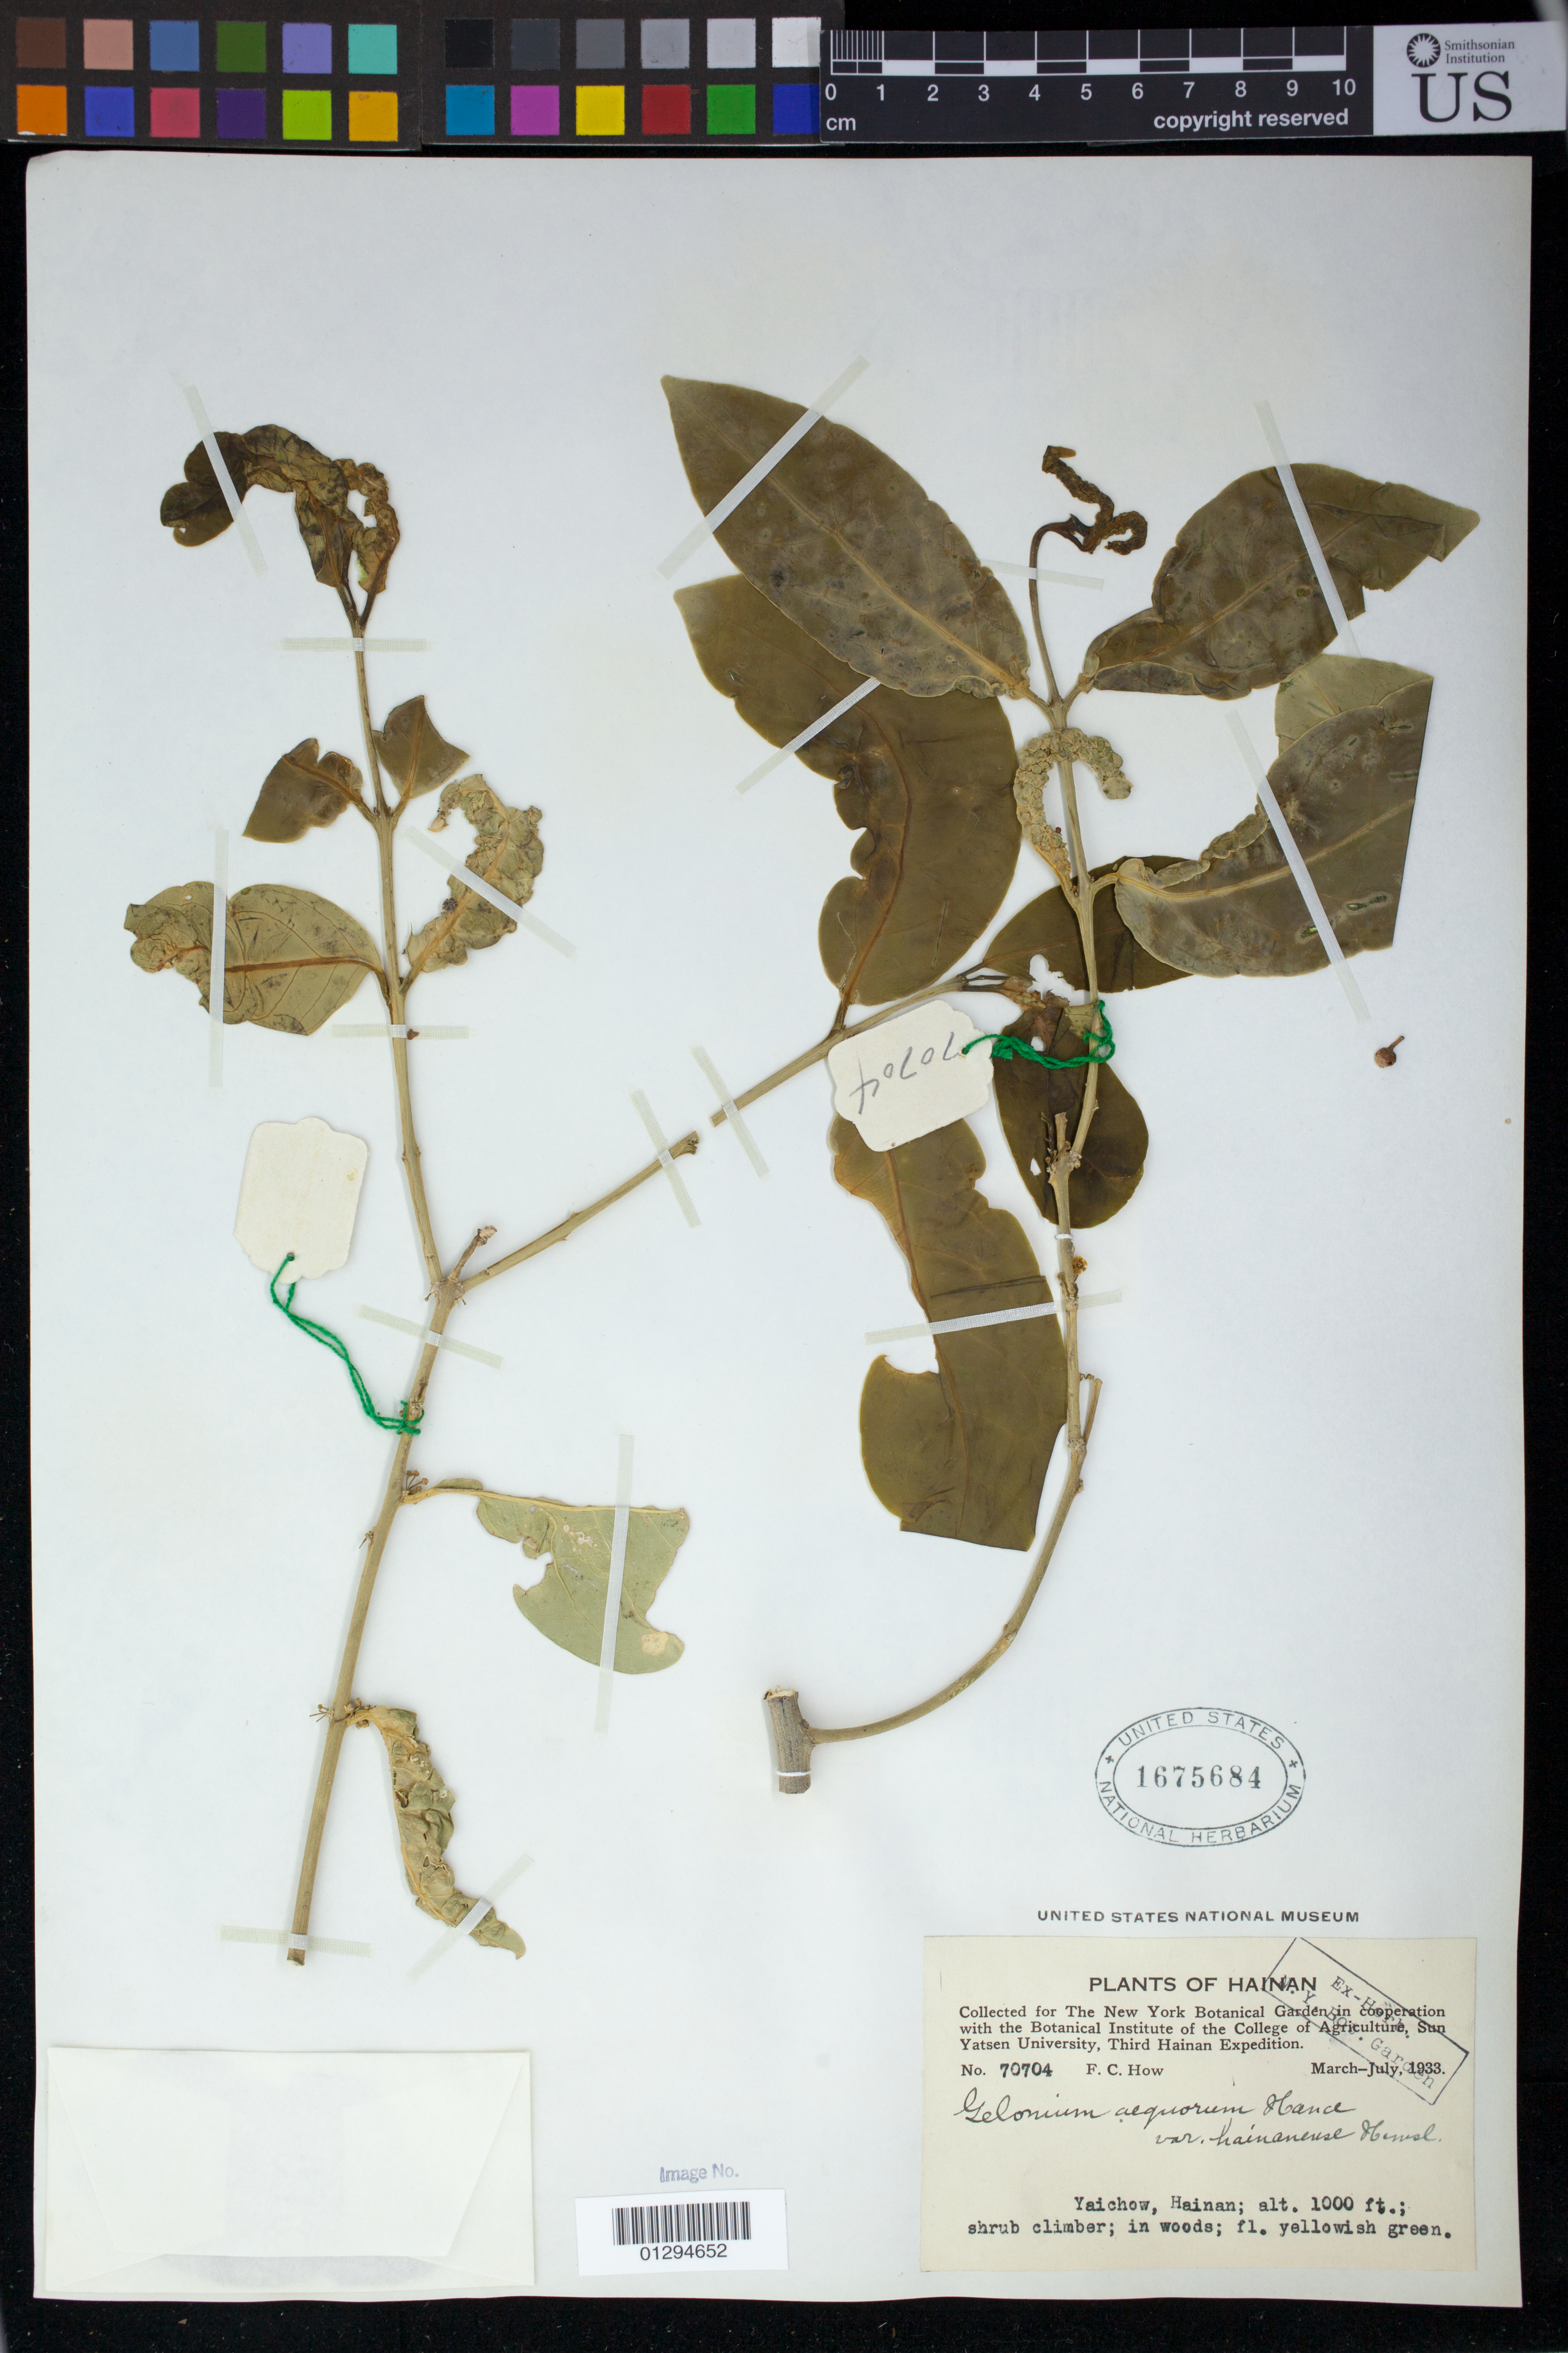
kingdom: Plantae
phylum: Tracheophyta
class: Magnoliopsida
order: Malpighiales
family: Euphorbiaceae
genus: Gelonium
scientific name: Gelonium aequoreum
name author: Hance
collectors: F. C. How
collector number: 70704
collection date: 1933-03/1933-07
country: China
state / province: Hainan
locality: Yaichow [Yacheng]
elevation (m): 305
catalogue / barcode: US 1675684